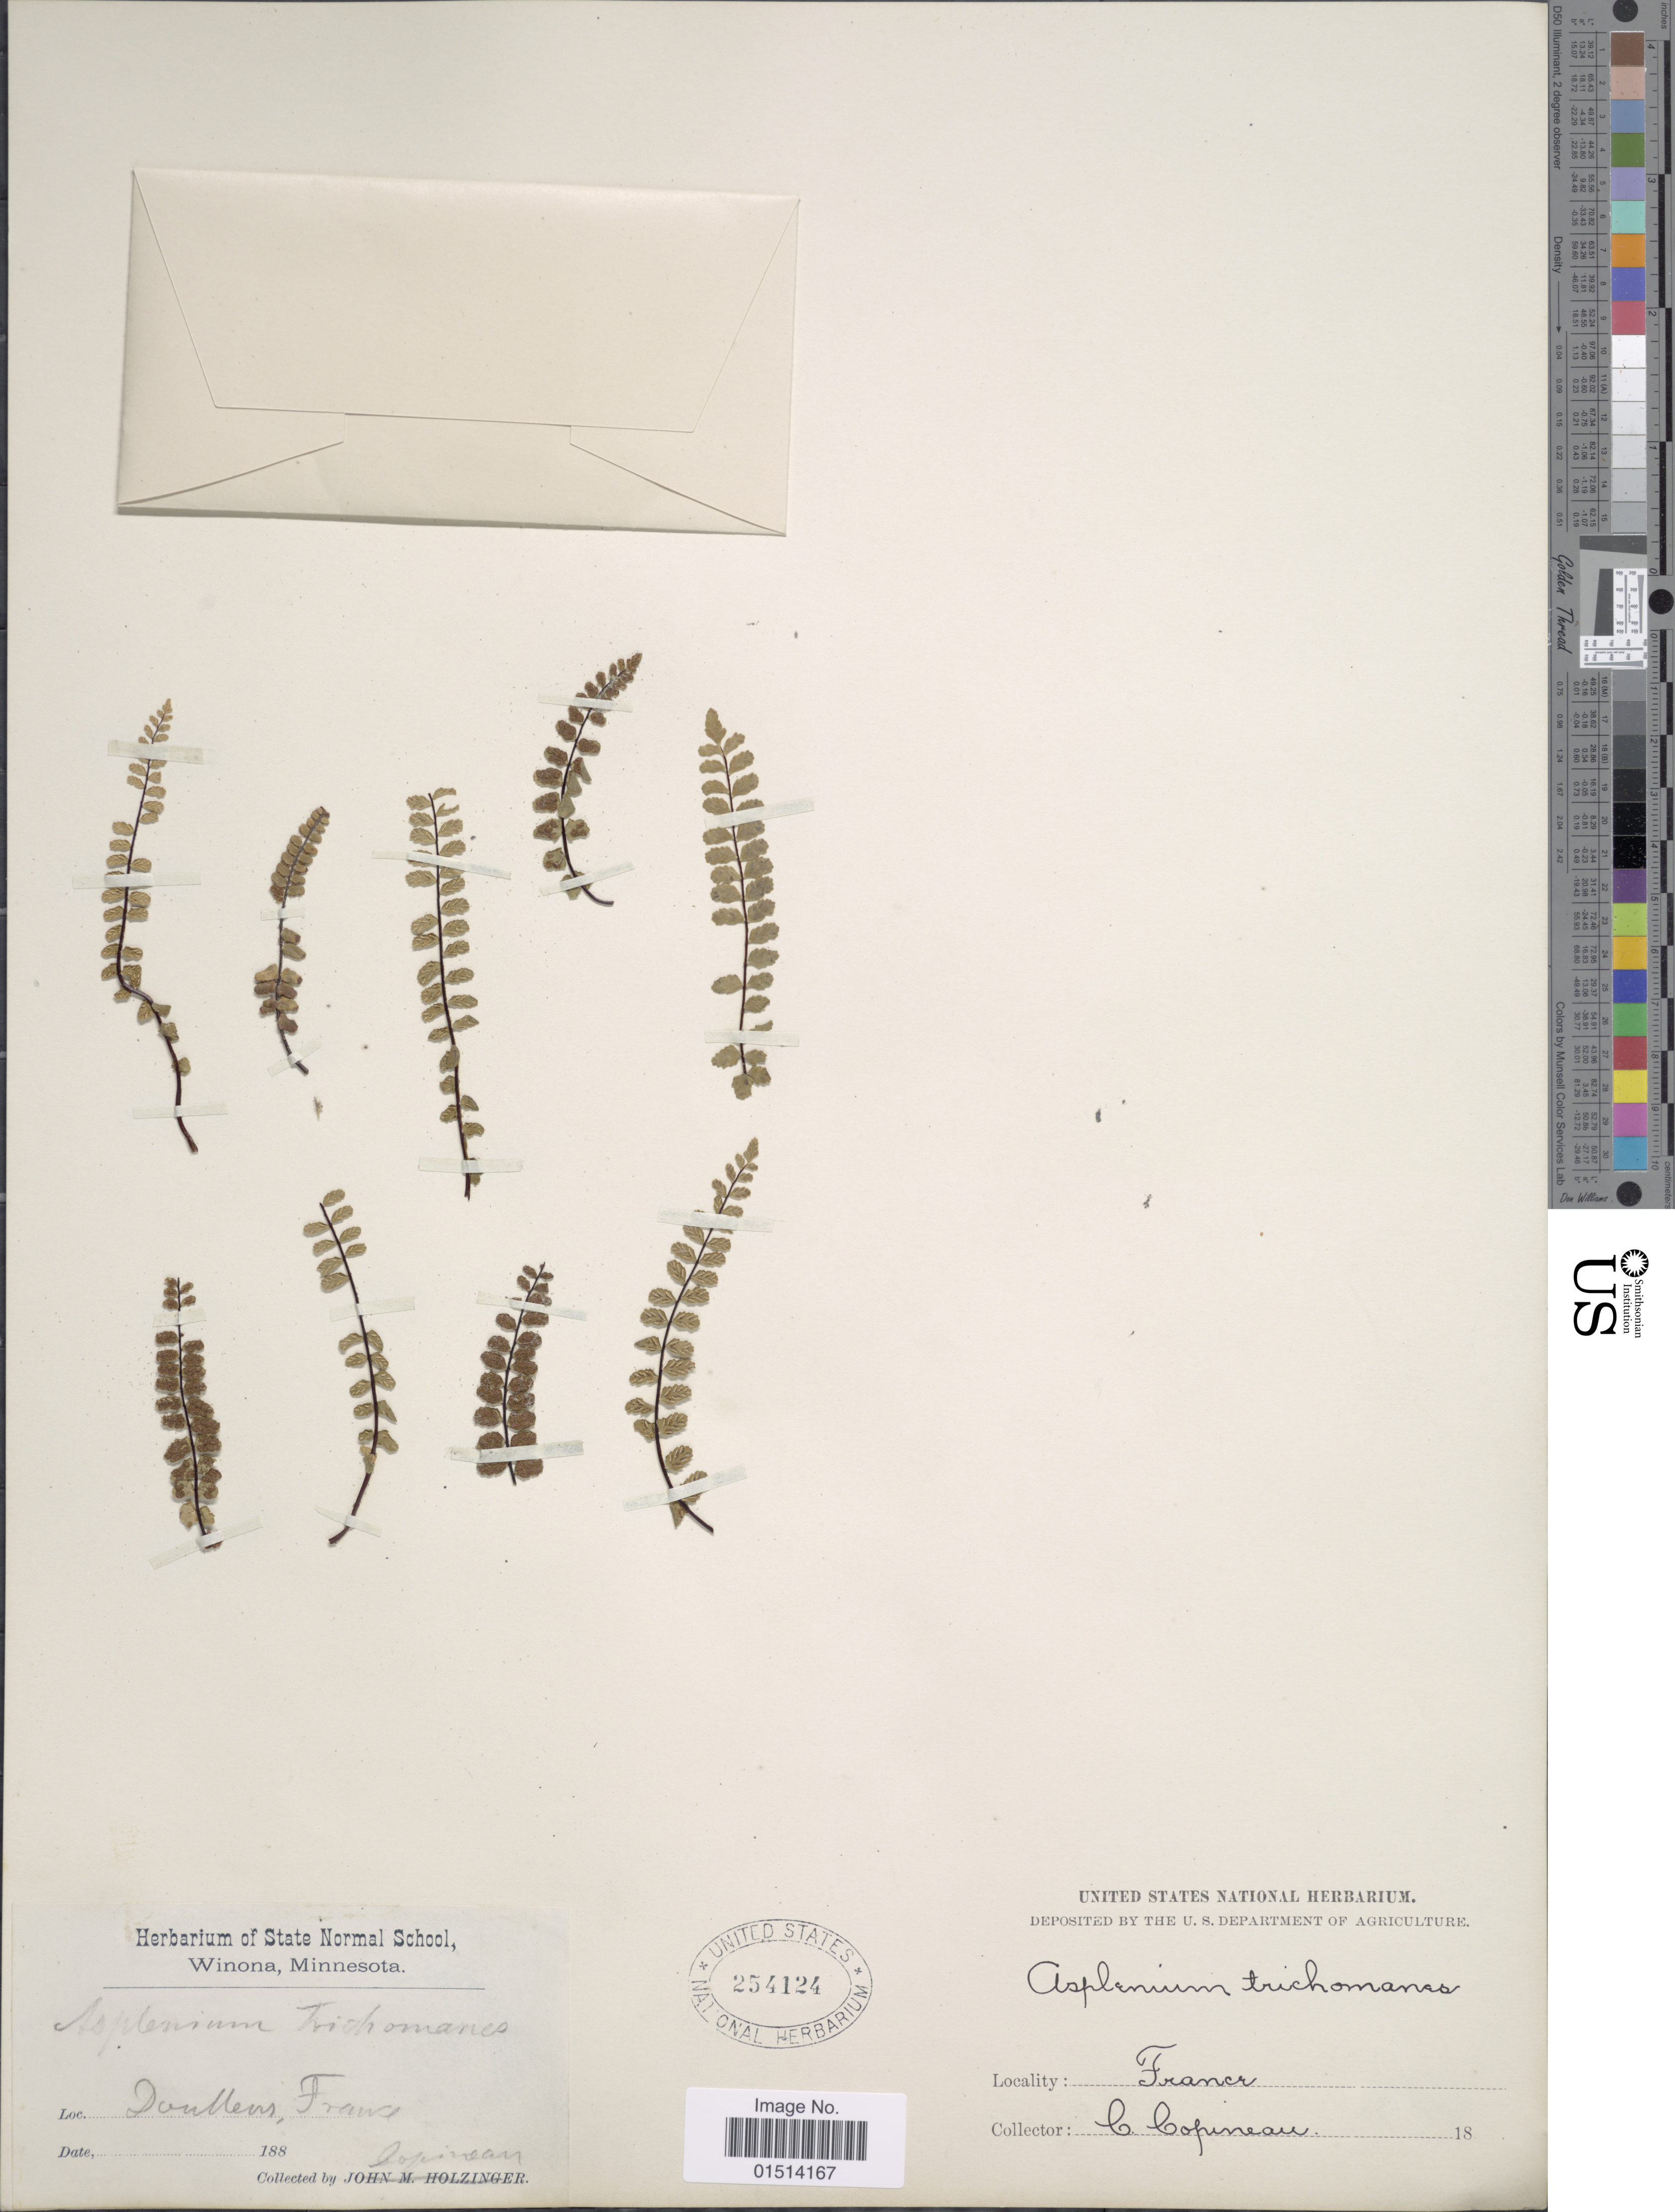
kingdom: Plantae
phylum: Tracheophyta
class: Polypodiopsida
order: Polypodiales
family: Aspleniaceae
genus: Asplenium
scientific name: Asplenium trichomanes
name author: L.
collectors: C. Copineau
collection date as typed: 188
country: France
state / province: Hauts-de-France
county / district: Somme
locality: Doullens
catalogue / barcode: US 254124